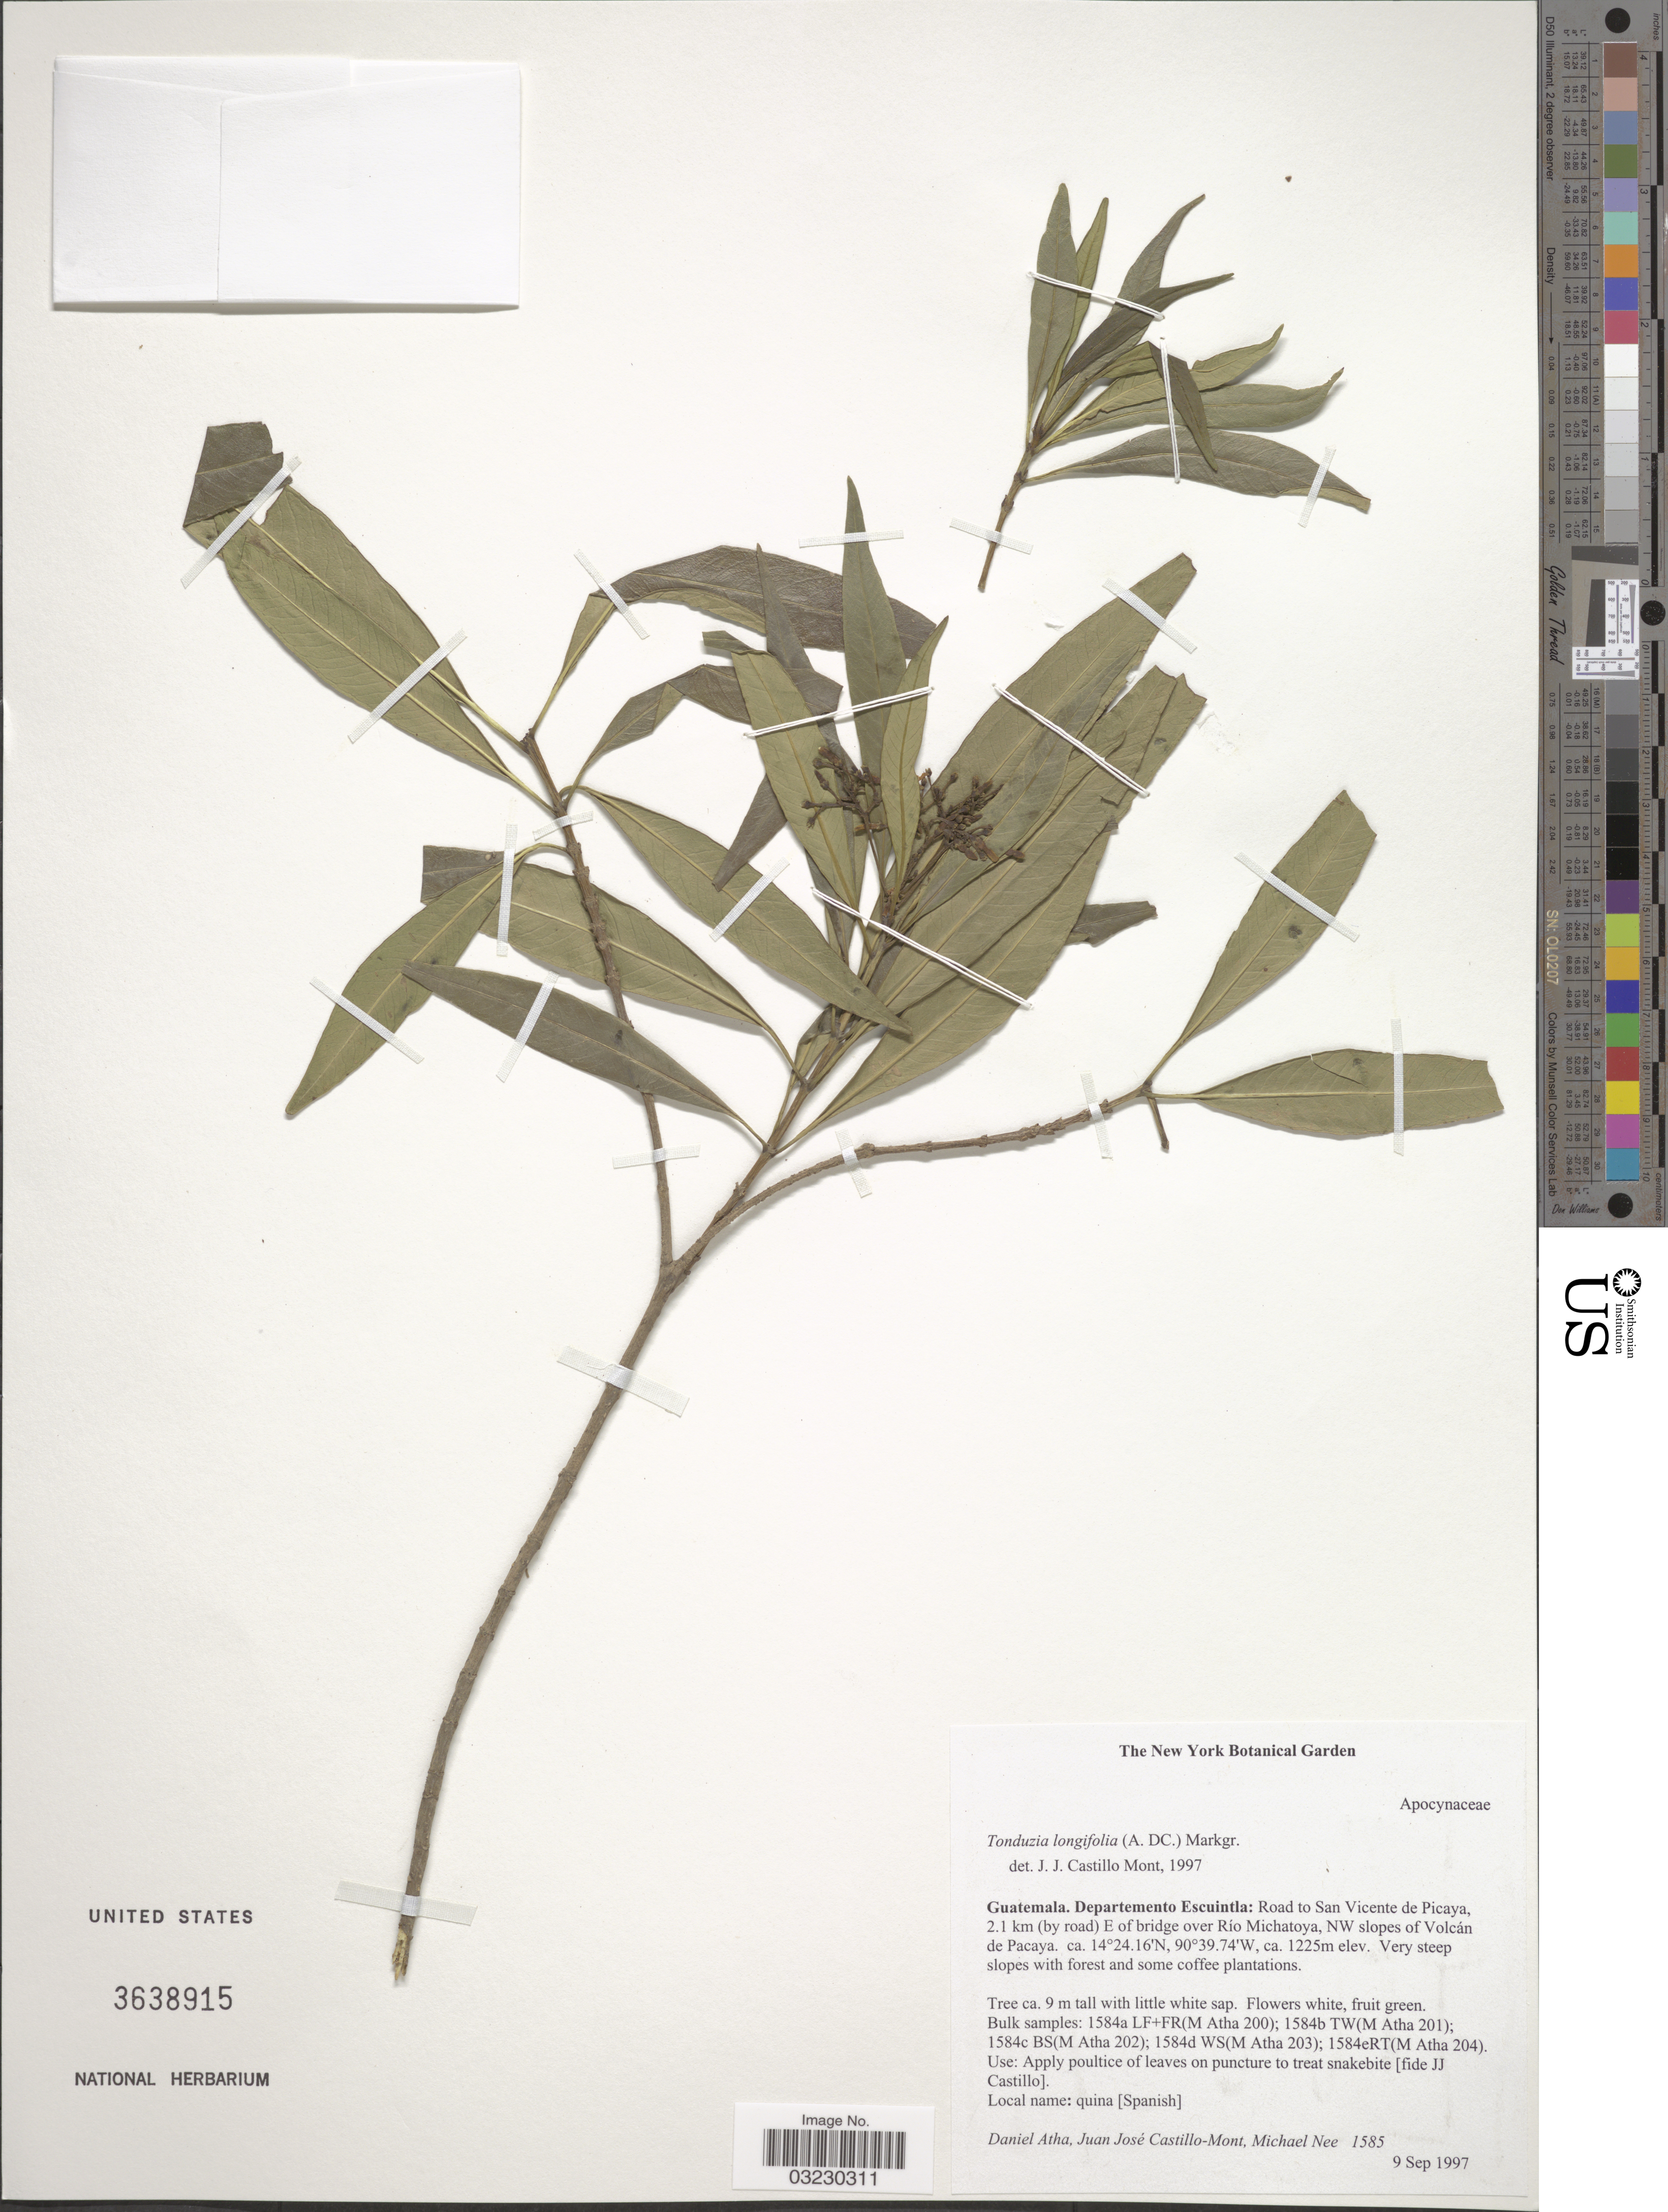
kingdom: Plantae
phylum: Tracheophyta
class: Magnoliopsida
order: Gentianales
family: Apocynaceae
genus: Tonduzia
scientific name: Tonduzia longifolia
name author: (A. DC.) Woodson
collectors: D. Atha, J. Castillo & M. Nee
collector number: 1585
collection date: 1997-09-09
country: Guatemala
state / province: Escuintla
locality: Departamento Escuintla: Road to San Vicente de Picaya, 2.1 km (by road) E of bridge over Río Michatoya, NW slopes of Volcán de Pacaya.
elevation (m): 1225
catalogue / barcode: US 3638915